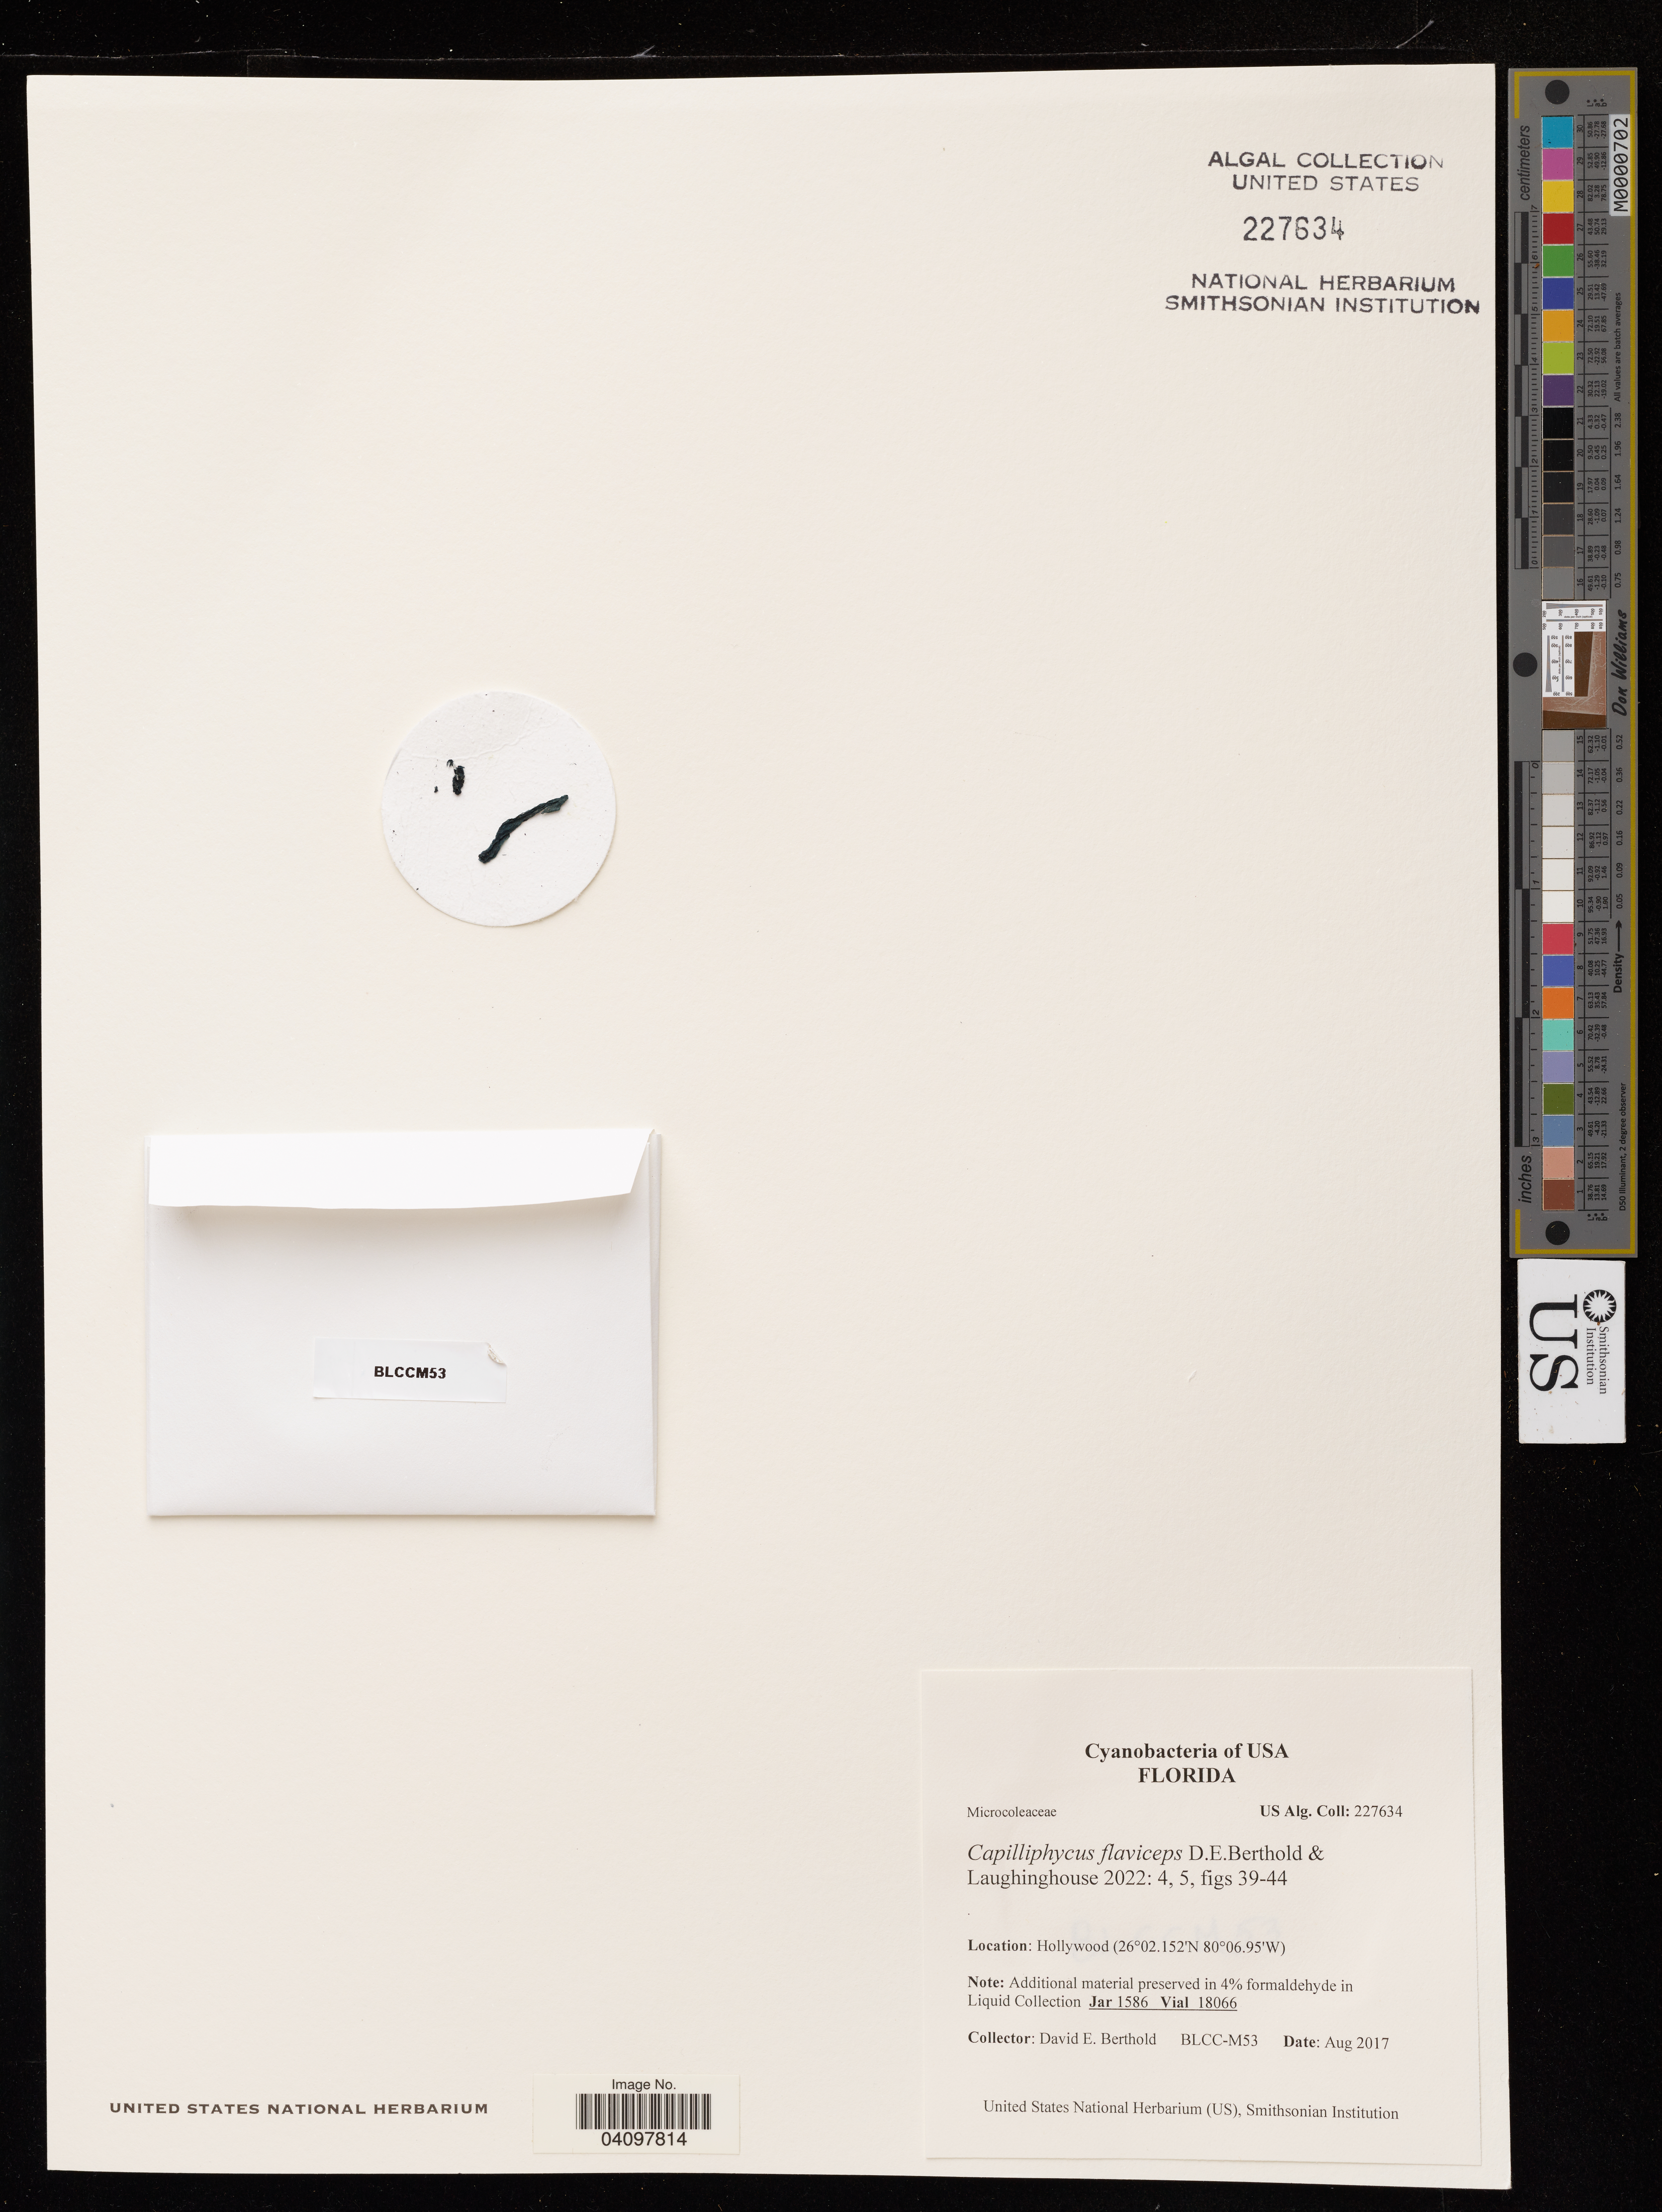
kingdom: Bacteria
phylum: Cyanobacteria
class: Cyanobacteriia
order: Cyanobacteriales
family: Microcoleaceae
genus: Capilliphycus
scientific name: Capilliphycus flaviceps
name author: D.E. Berthold & Laughinghouse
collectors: D. Berthold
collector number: BLCC-M53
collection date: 2017-08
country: United States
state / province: Florida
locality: Hollywood.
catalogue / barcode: US 227634